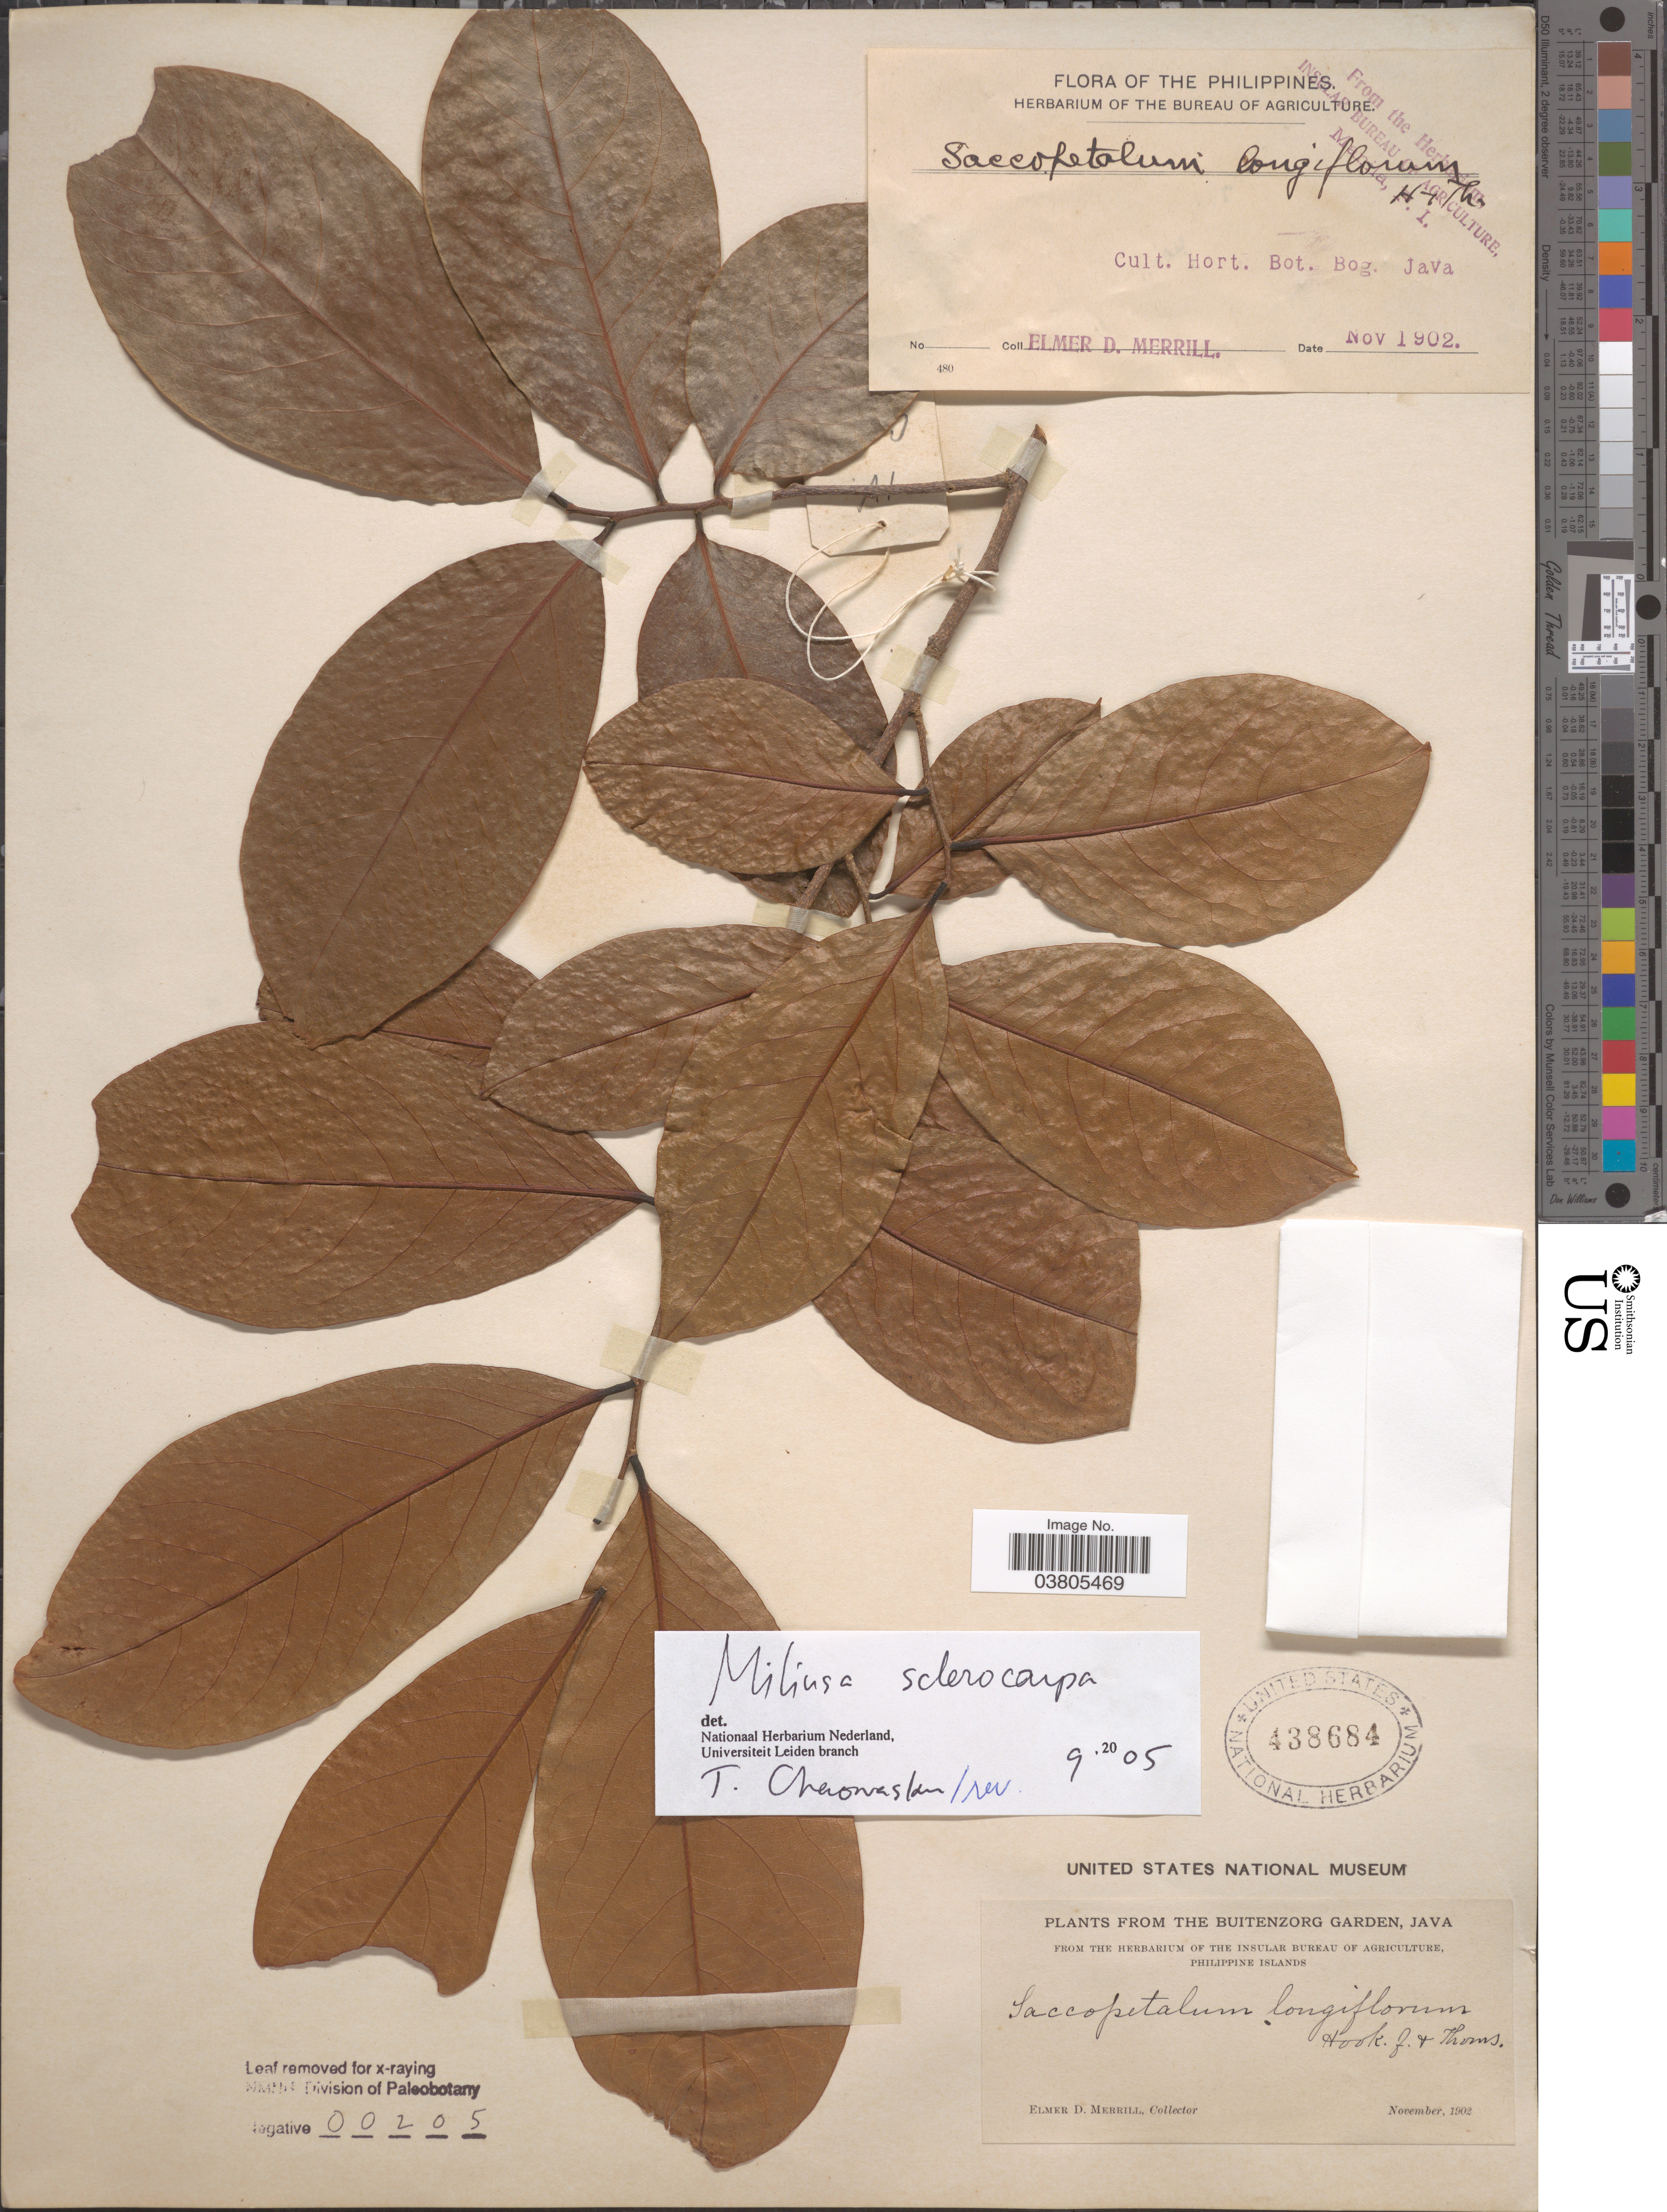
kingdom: Plantae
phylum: Tracheophyta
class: Magnoliopsida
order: Magnoliales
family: Annonaceae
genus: Miliusa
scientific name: Miliusa sclerocarpa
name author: Kurz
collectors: E. D. Merrill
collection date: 1902-11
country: Indonesia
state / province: Java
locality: Buitenzorg Garden. Cult. Hort. Bot. Bog. Java.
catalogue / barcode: US 438684